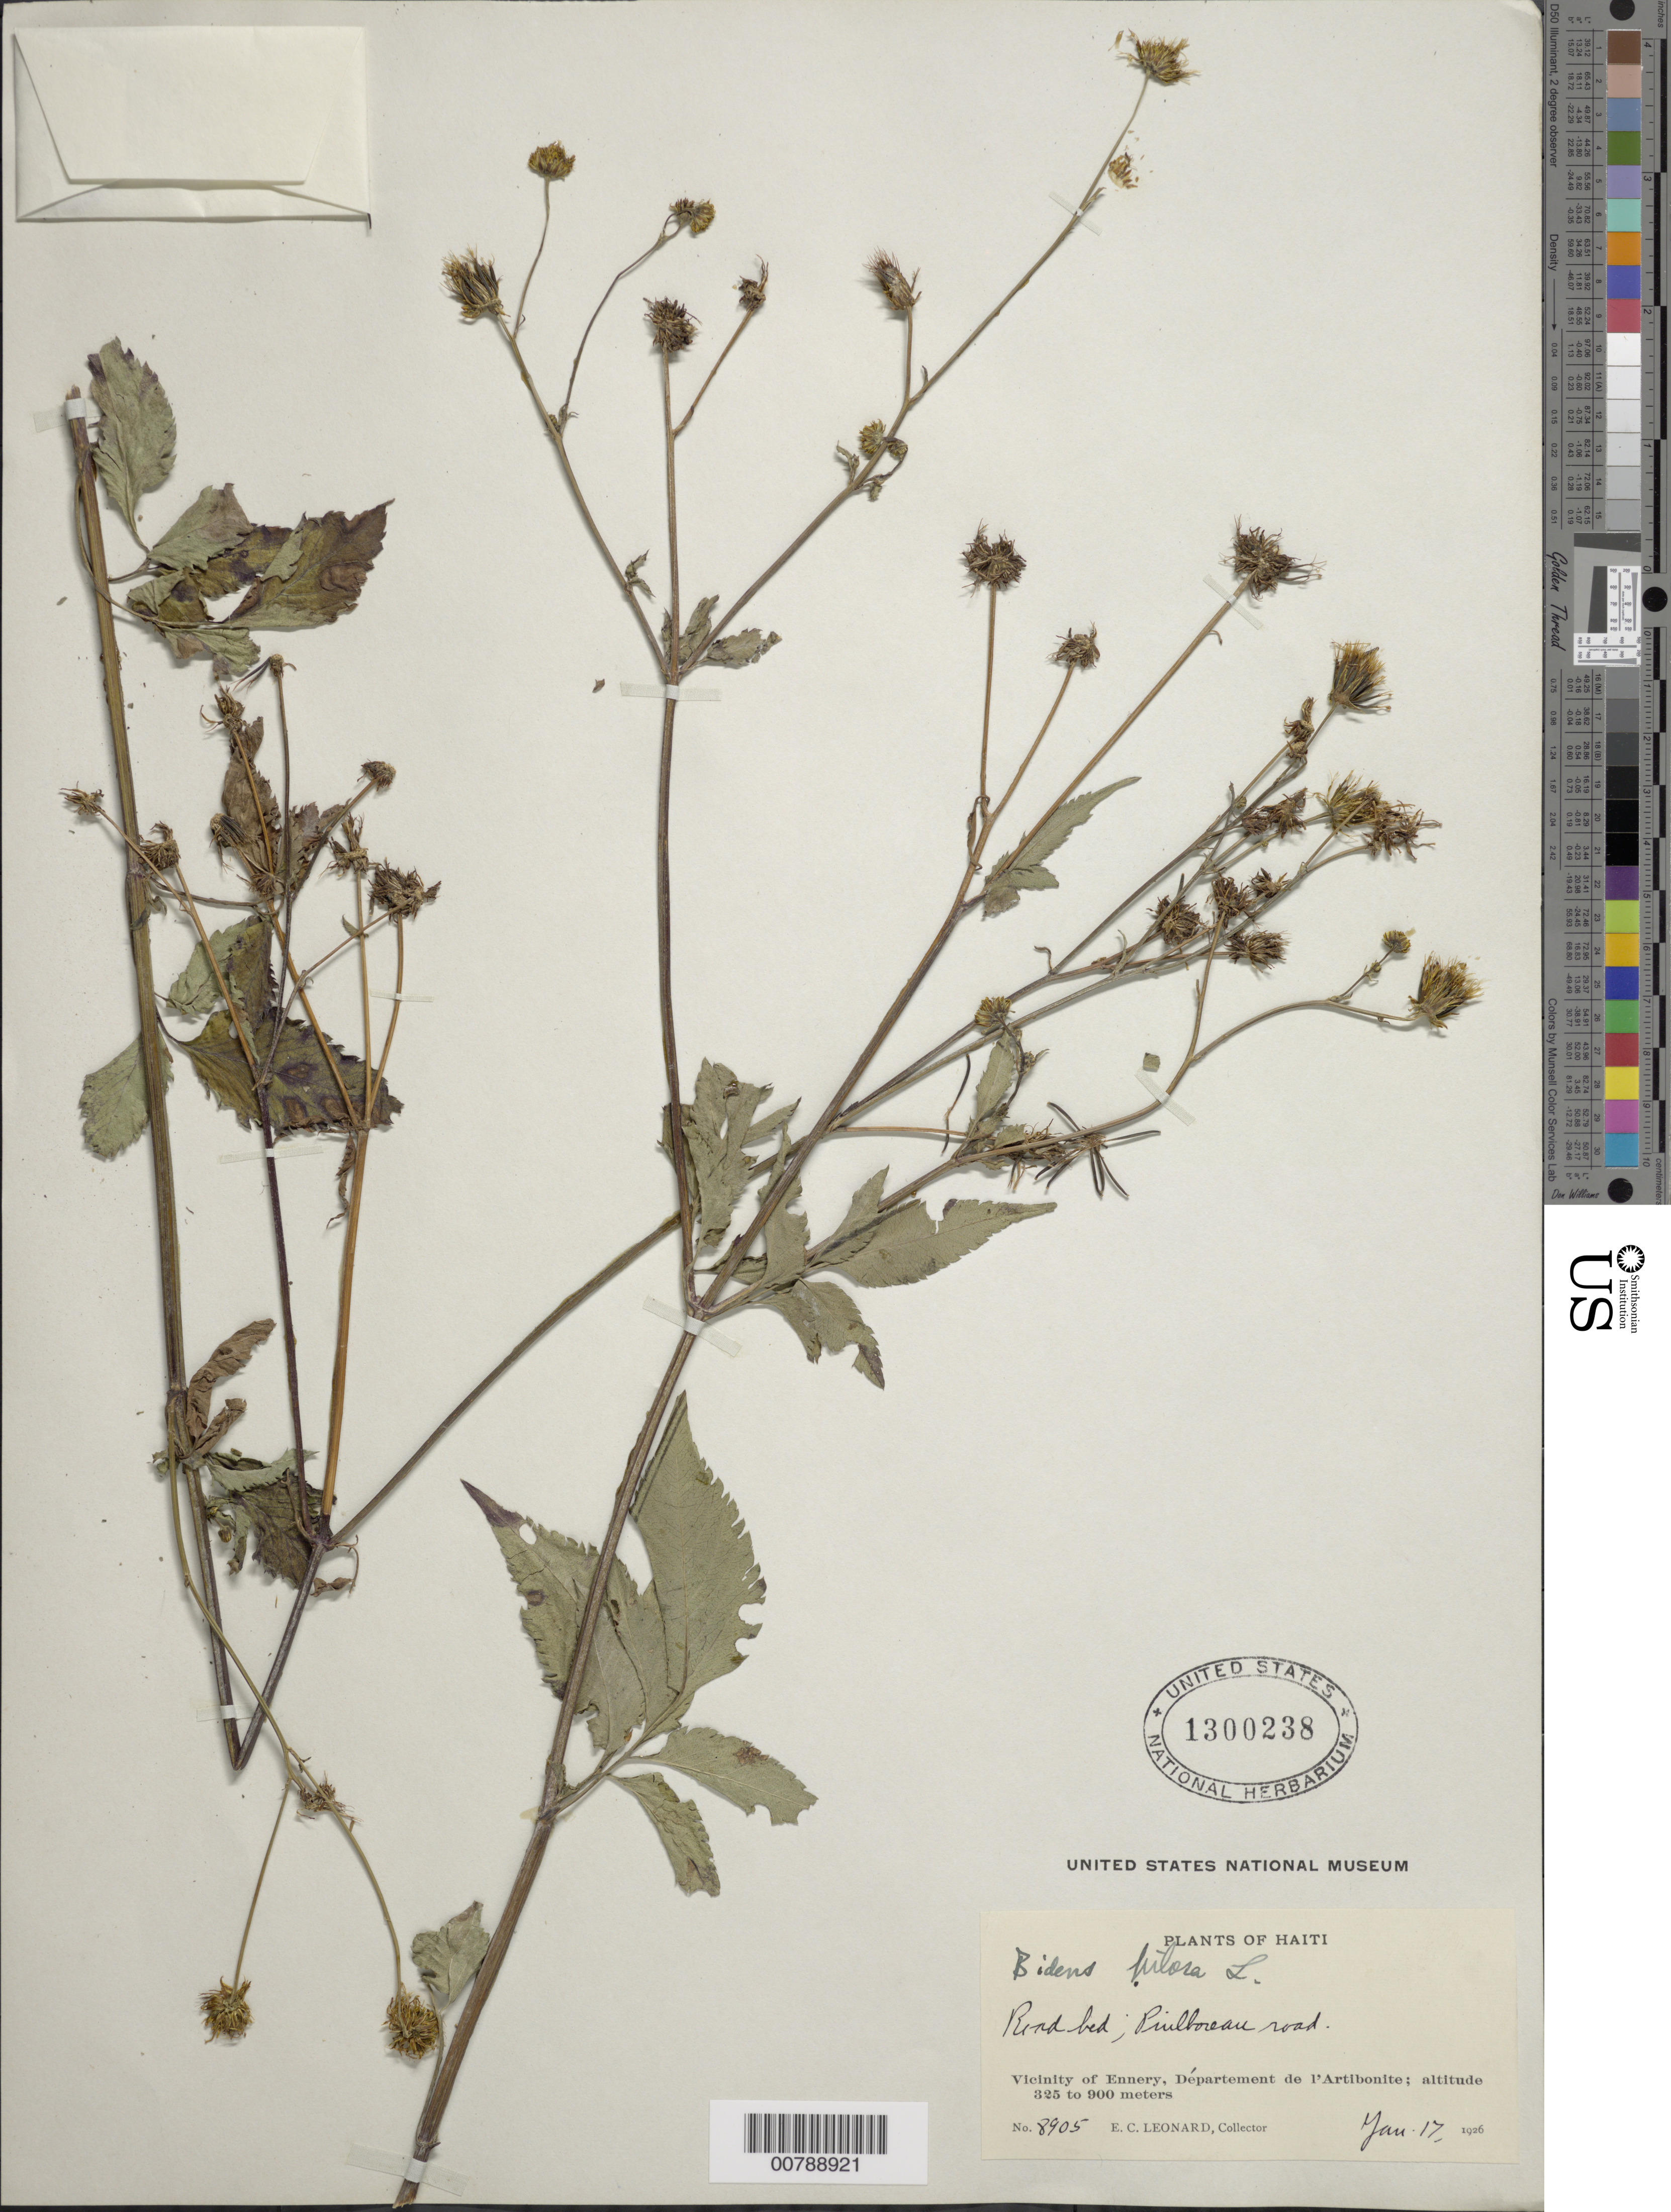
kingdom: Plantae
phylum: Tracheophyta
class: Magnoliopsida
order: Asterales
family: Asteraceae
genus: Bidens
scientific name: Bidens pilosa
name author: L.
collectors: E. C. Leonard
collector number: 8905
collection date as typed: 17 Jan 1926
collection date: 1926-01-17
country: Haiti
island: Hispaniola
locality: Vicinity of Ennery. Departement de l'Artibonite. Piulboreau road, road bed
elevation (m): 325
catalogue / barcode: US 1300238